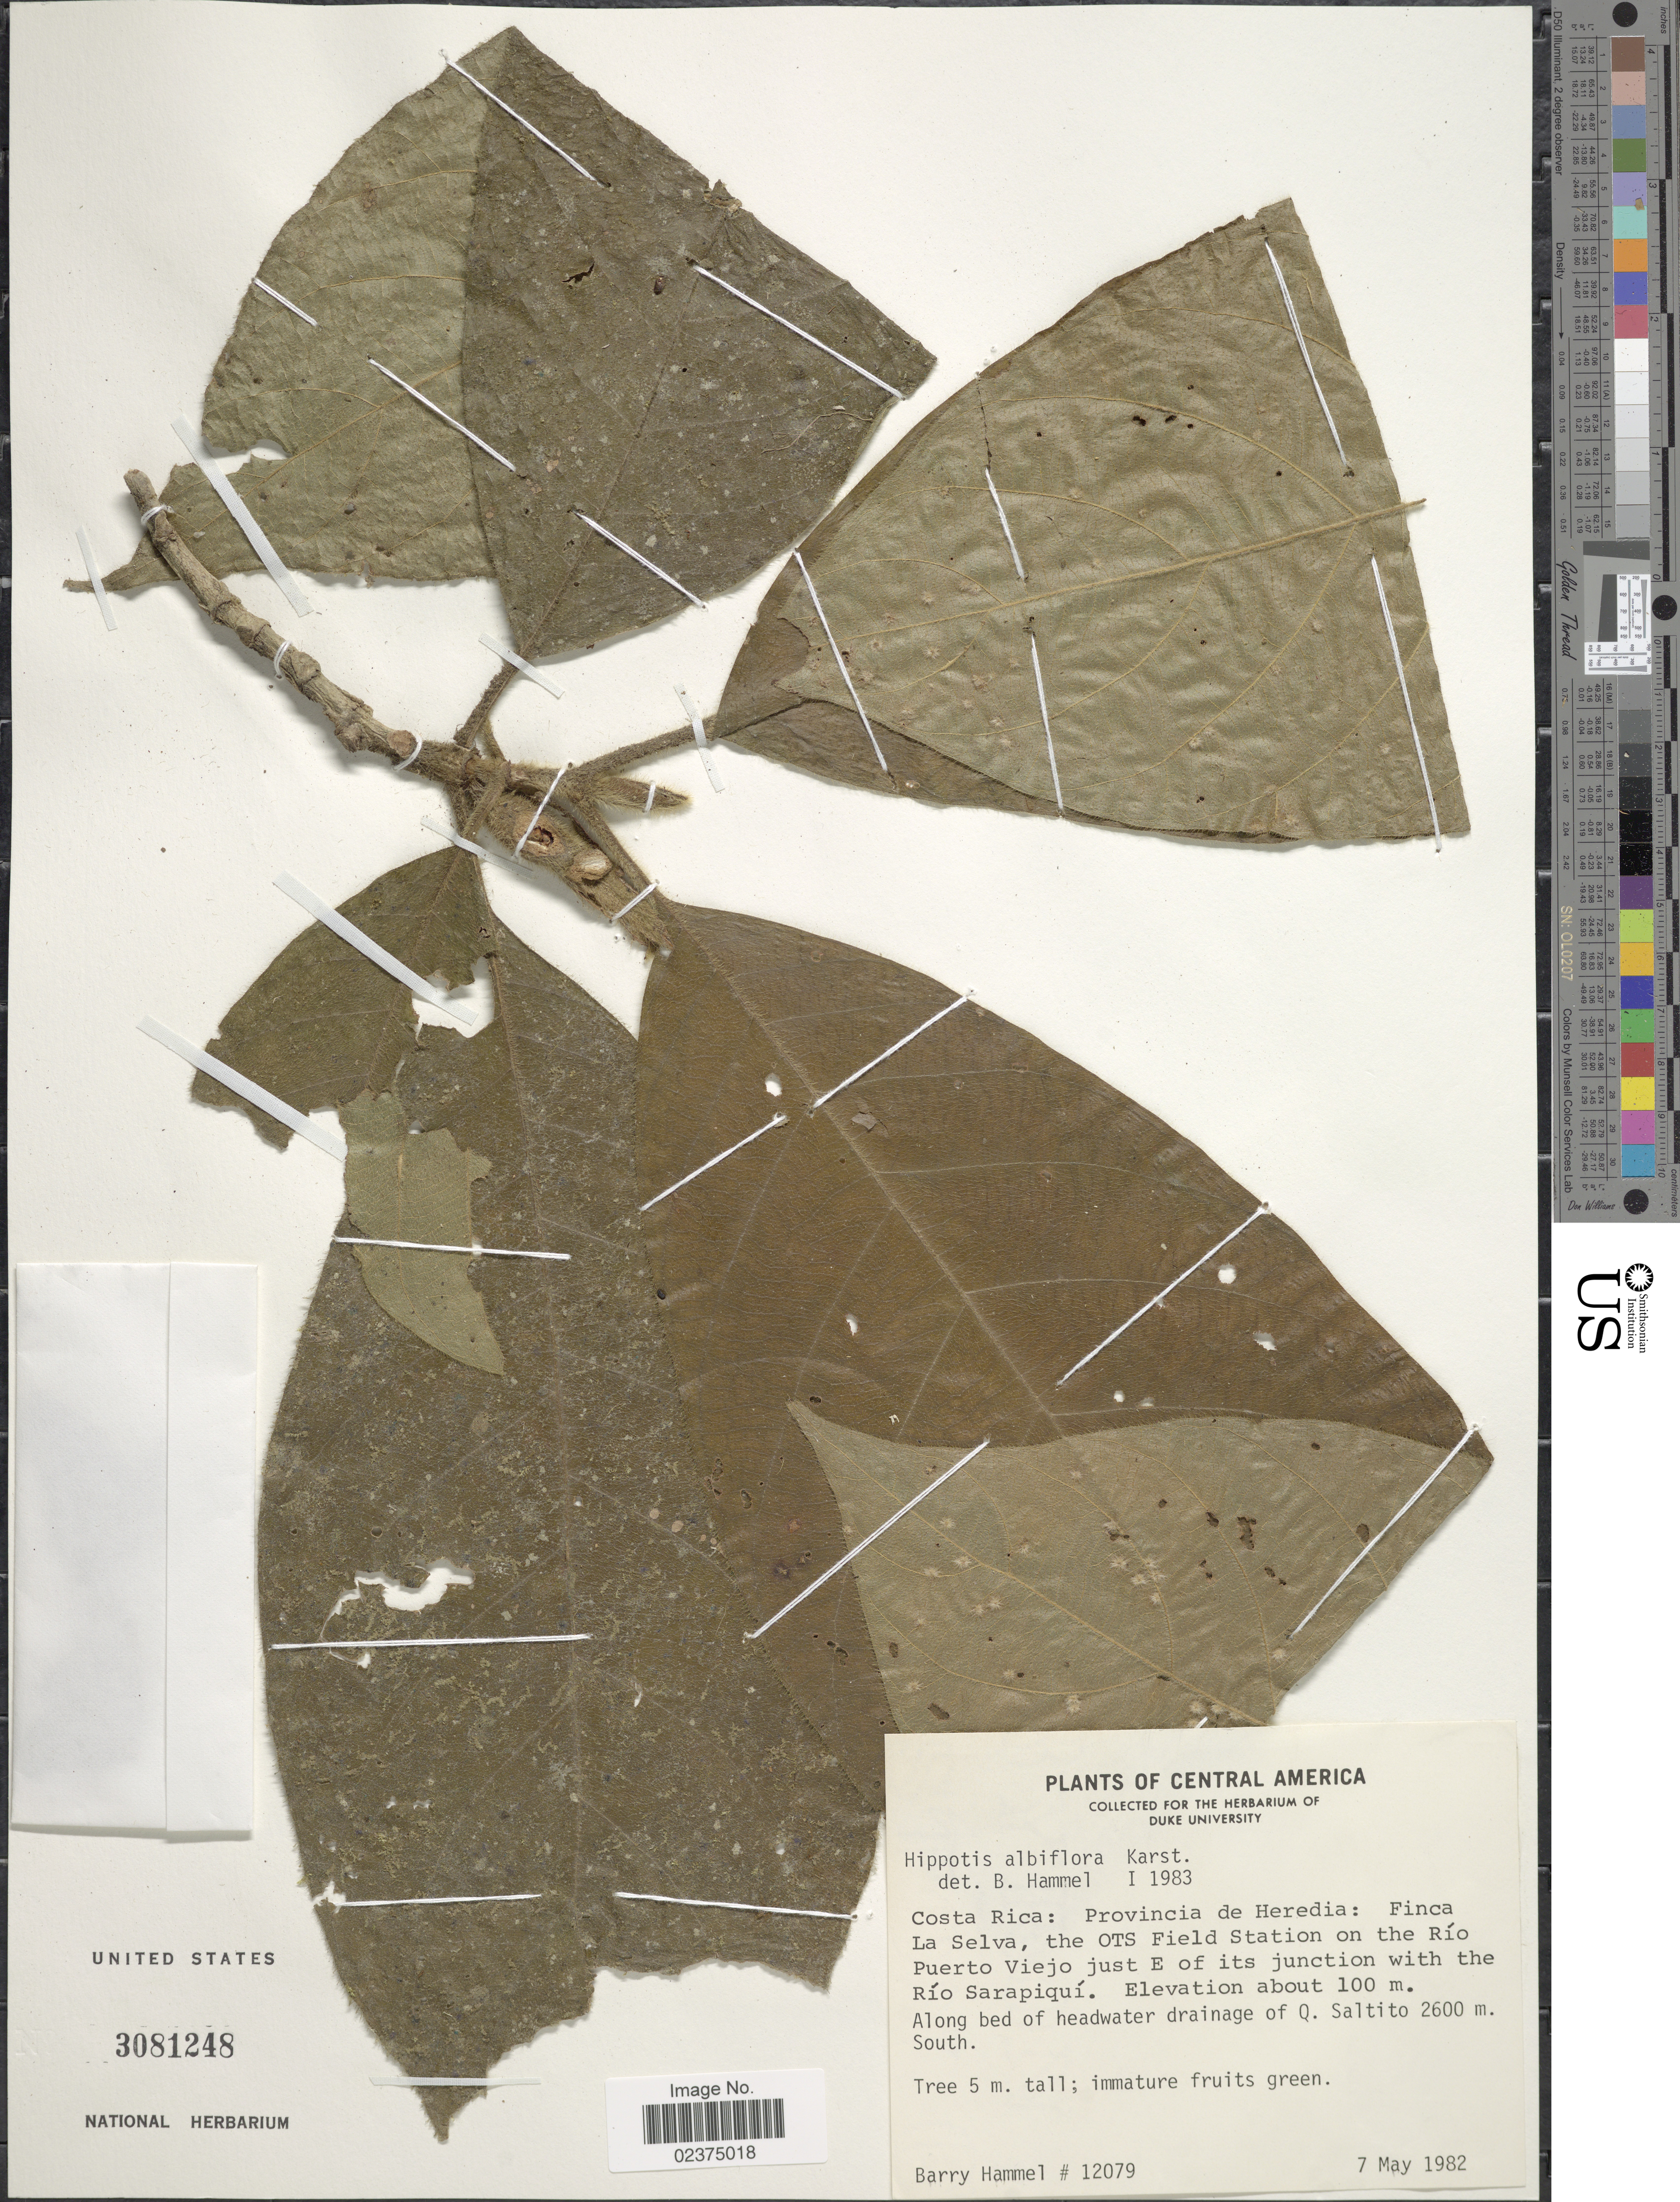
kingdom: Plantae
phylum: Tracheophyta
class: Magnoliopsida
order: Gentianales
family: Rubiaceae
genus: Hippotis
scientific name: Hippotis albiflora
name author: H. Karst.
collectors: B. Hammel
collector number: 12079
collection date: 1982-05-07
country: Costa Rica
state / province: Heredia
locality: Finca La Selva, the OTS Field Station on the Rio Puerto Viejo just E of its junction with the Rio Sarapiqui, along bed of headwater drainage of Q.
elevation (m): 100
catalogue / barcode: US 3081248